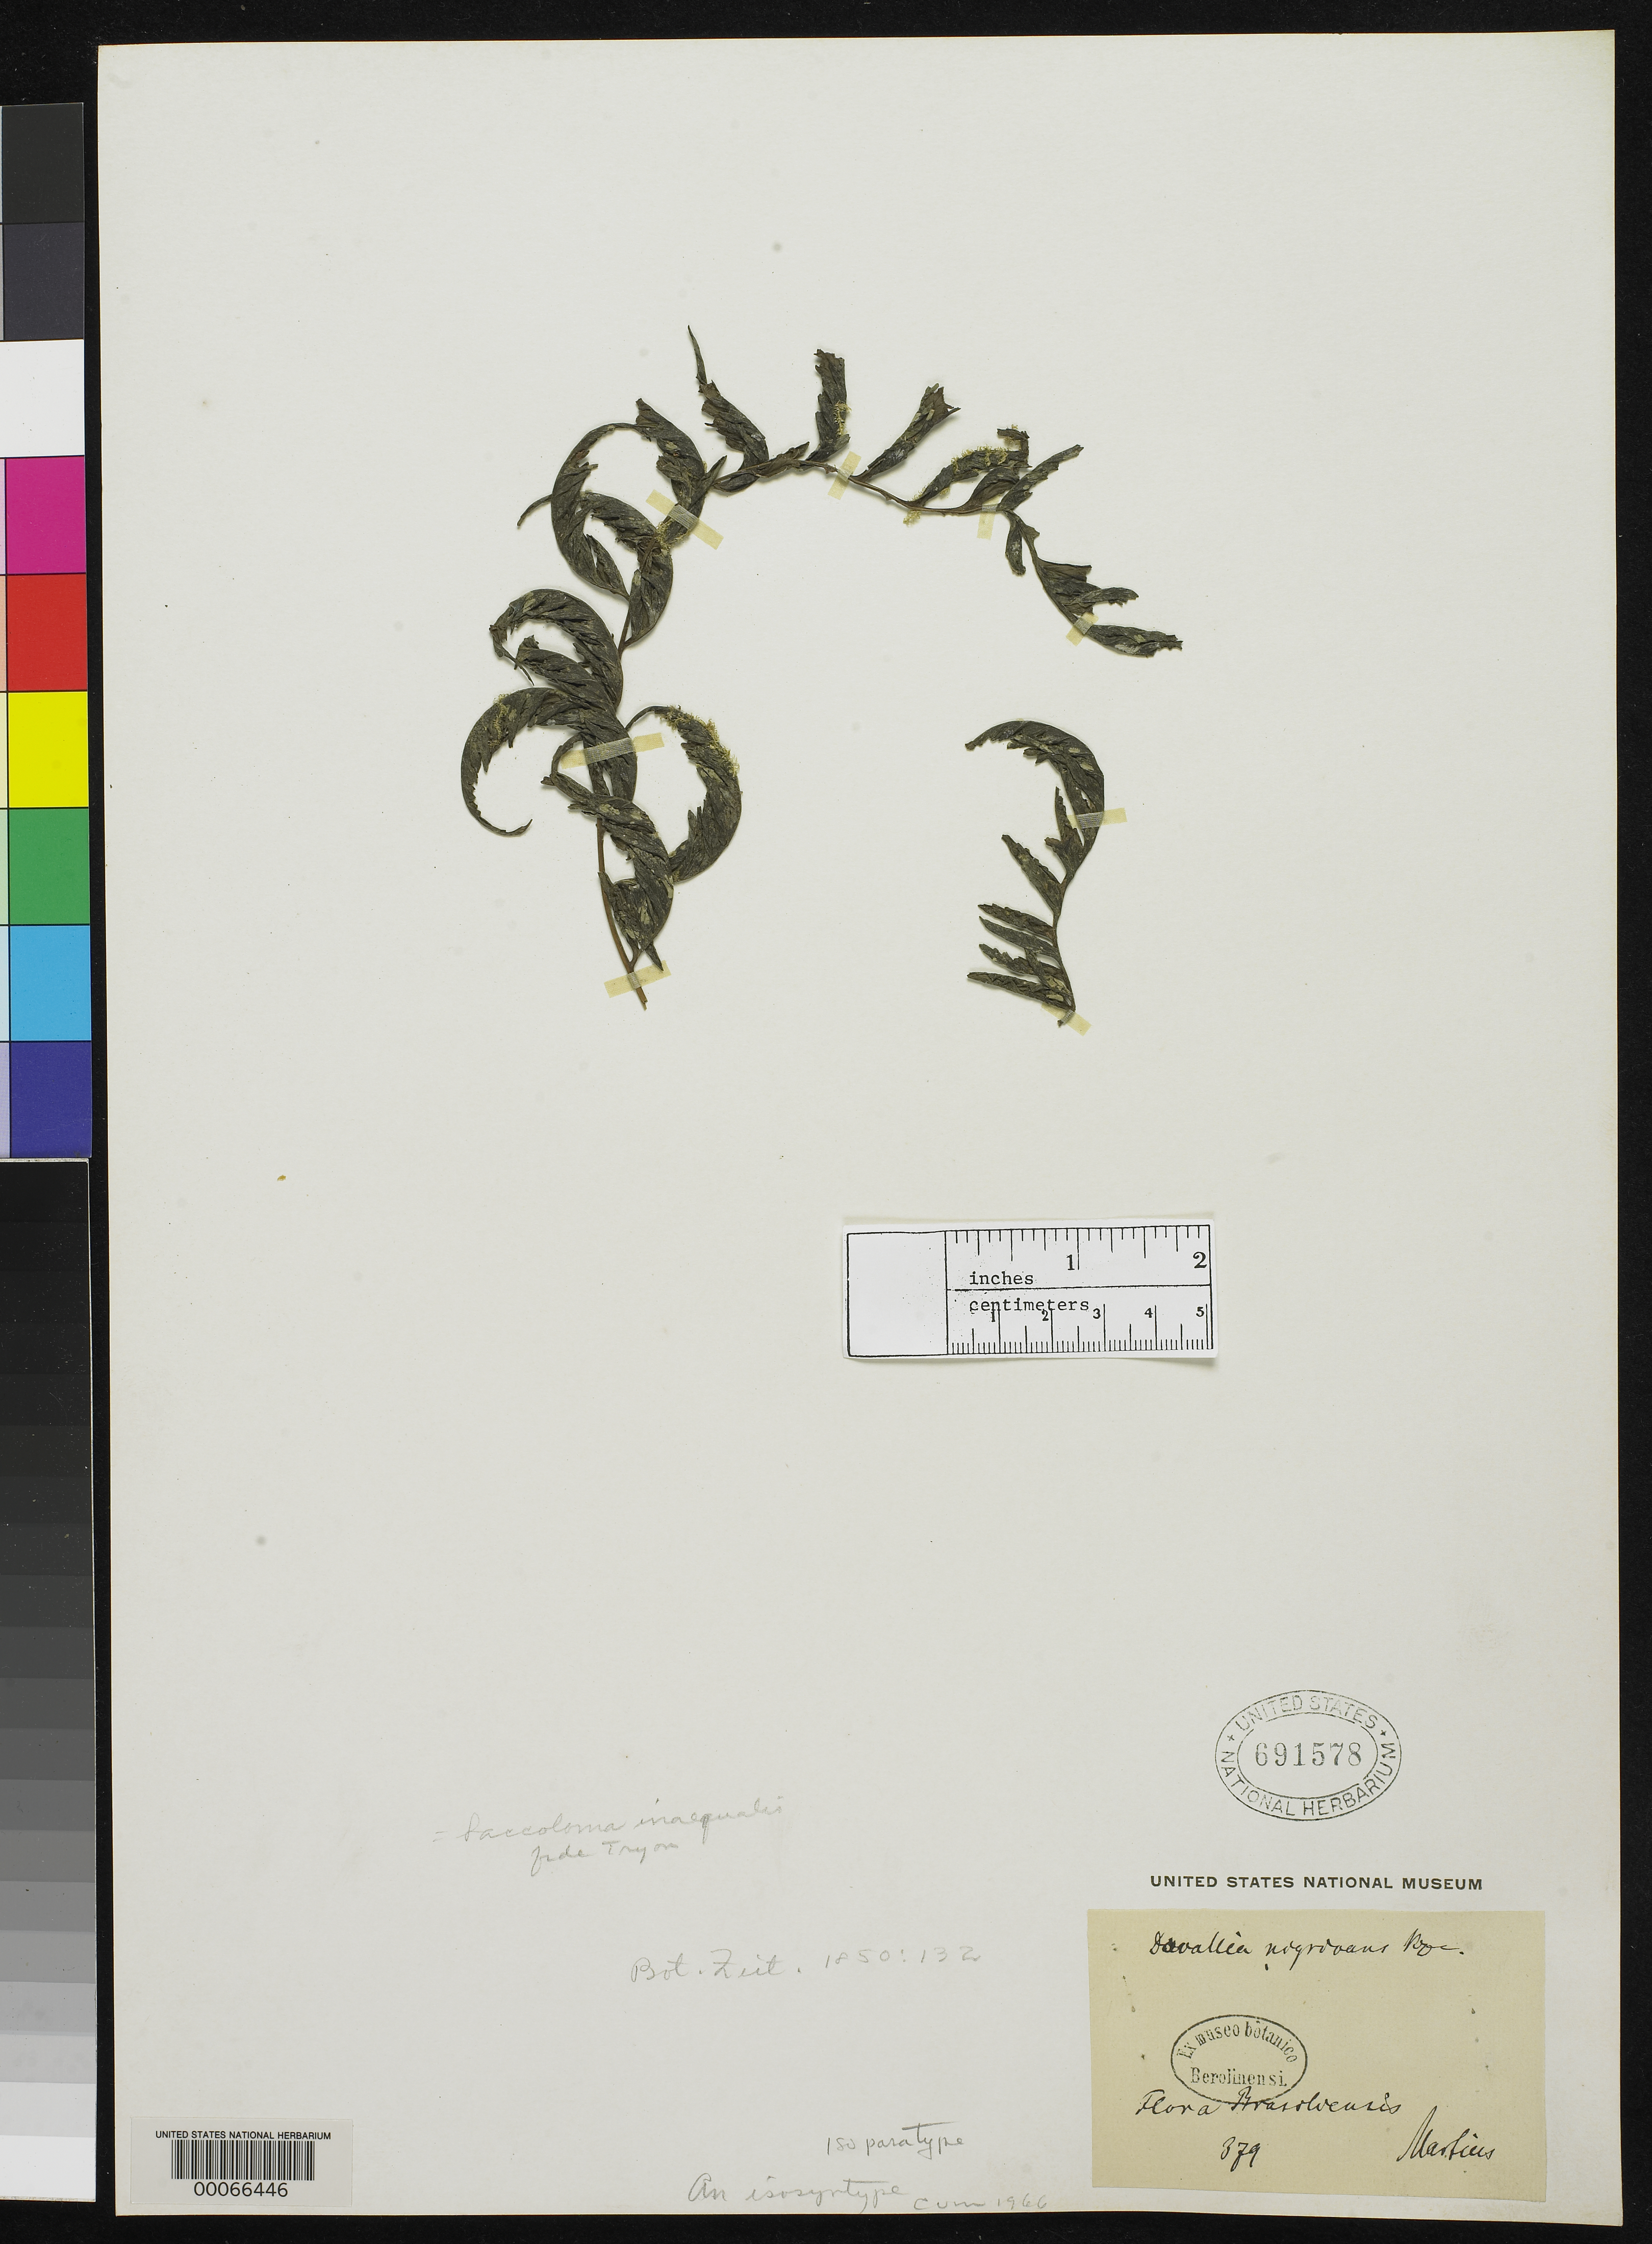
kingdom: Plantae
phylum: Tracheophyta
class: Polypodiopsida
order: Polypodiales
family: Davalliaceae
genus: Davallia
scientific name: Davallia nigrescens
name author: Kunze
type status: Isosyntype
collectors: C. F. Martius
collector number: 379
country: Brazil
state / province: Minas Gerais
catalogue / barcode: US 691578